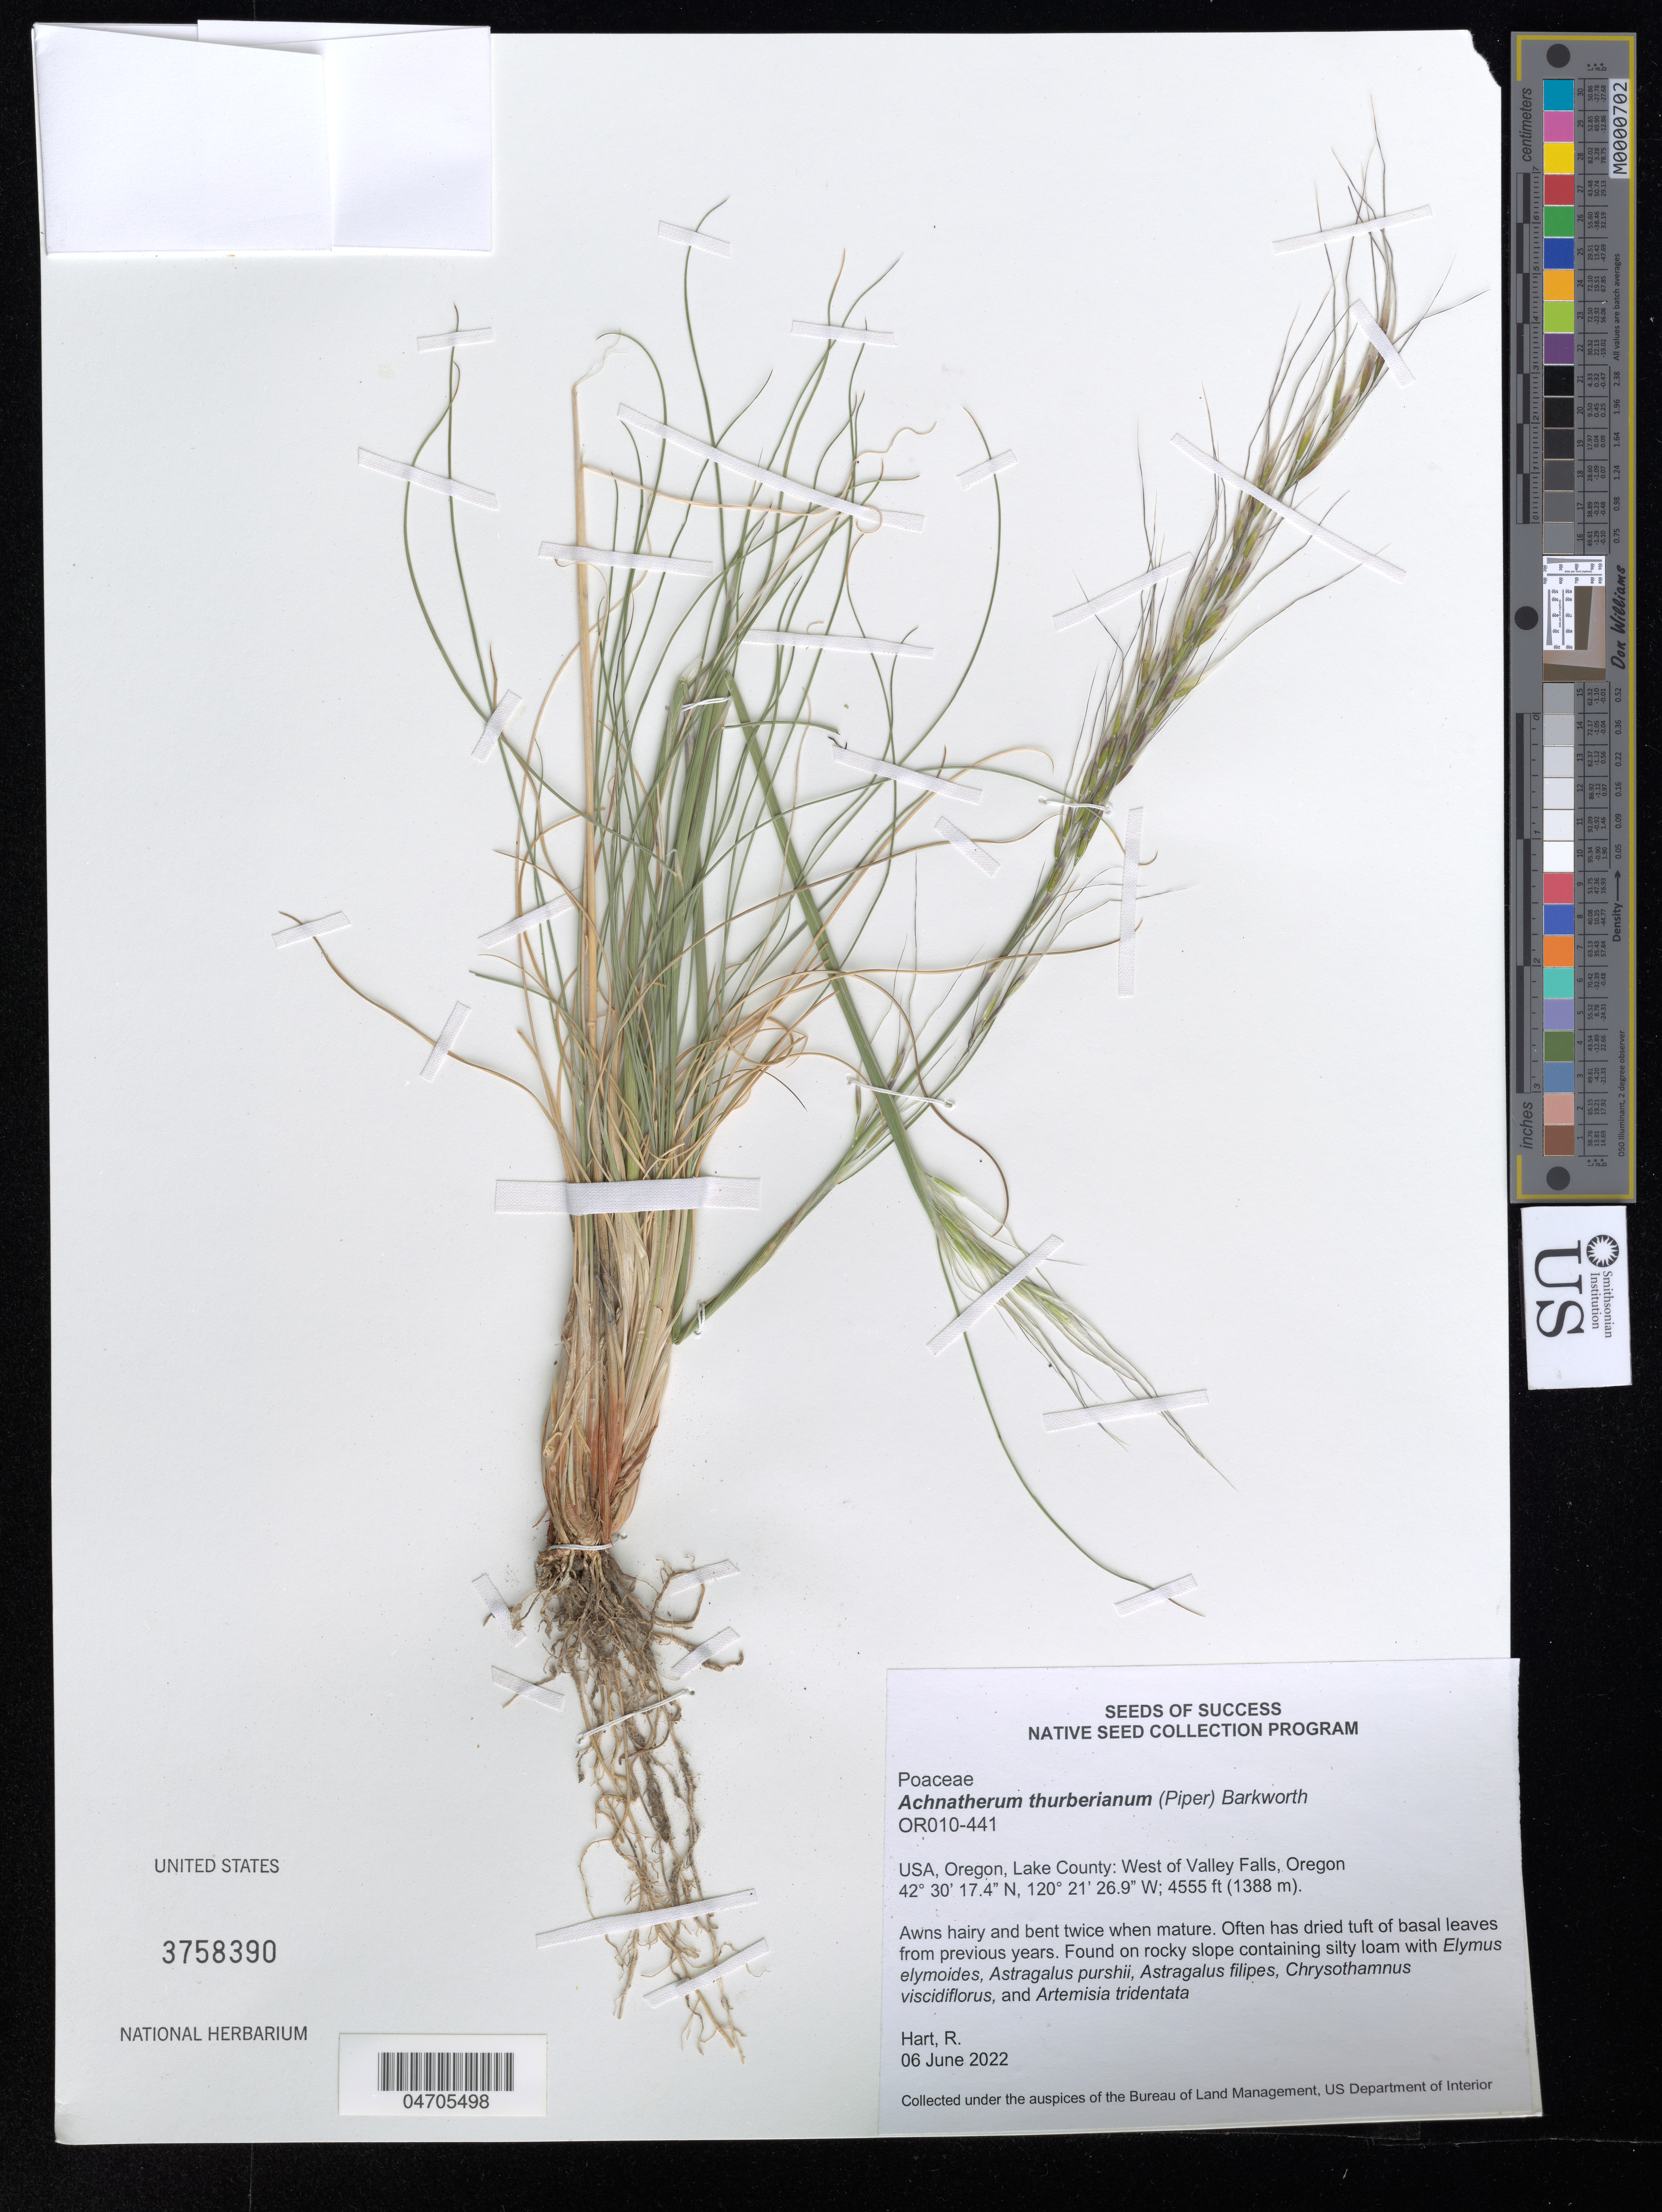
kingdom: Plantae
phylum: Tracheophyta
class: Liliopsida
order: Poales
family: Poaceae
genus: Achnatherum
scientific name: Achnatherum thurberianum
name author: (Piper) Barkworth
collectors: R. A. Hart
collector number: OR010-441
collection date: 2022-06-06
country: United States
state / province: Oregon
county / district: Lake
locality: Lake County: West of Valley Falls.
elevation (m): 1388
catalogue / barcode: US 3758390